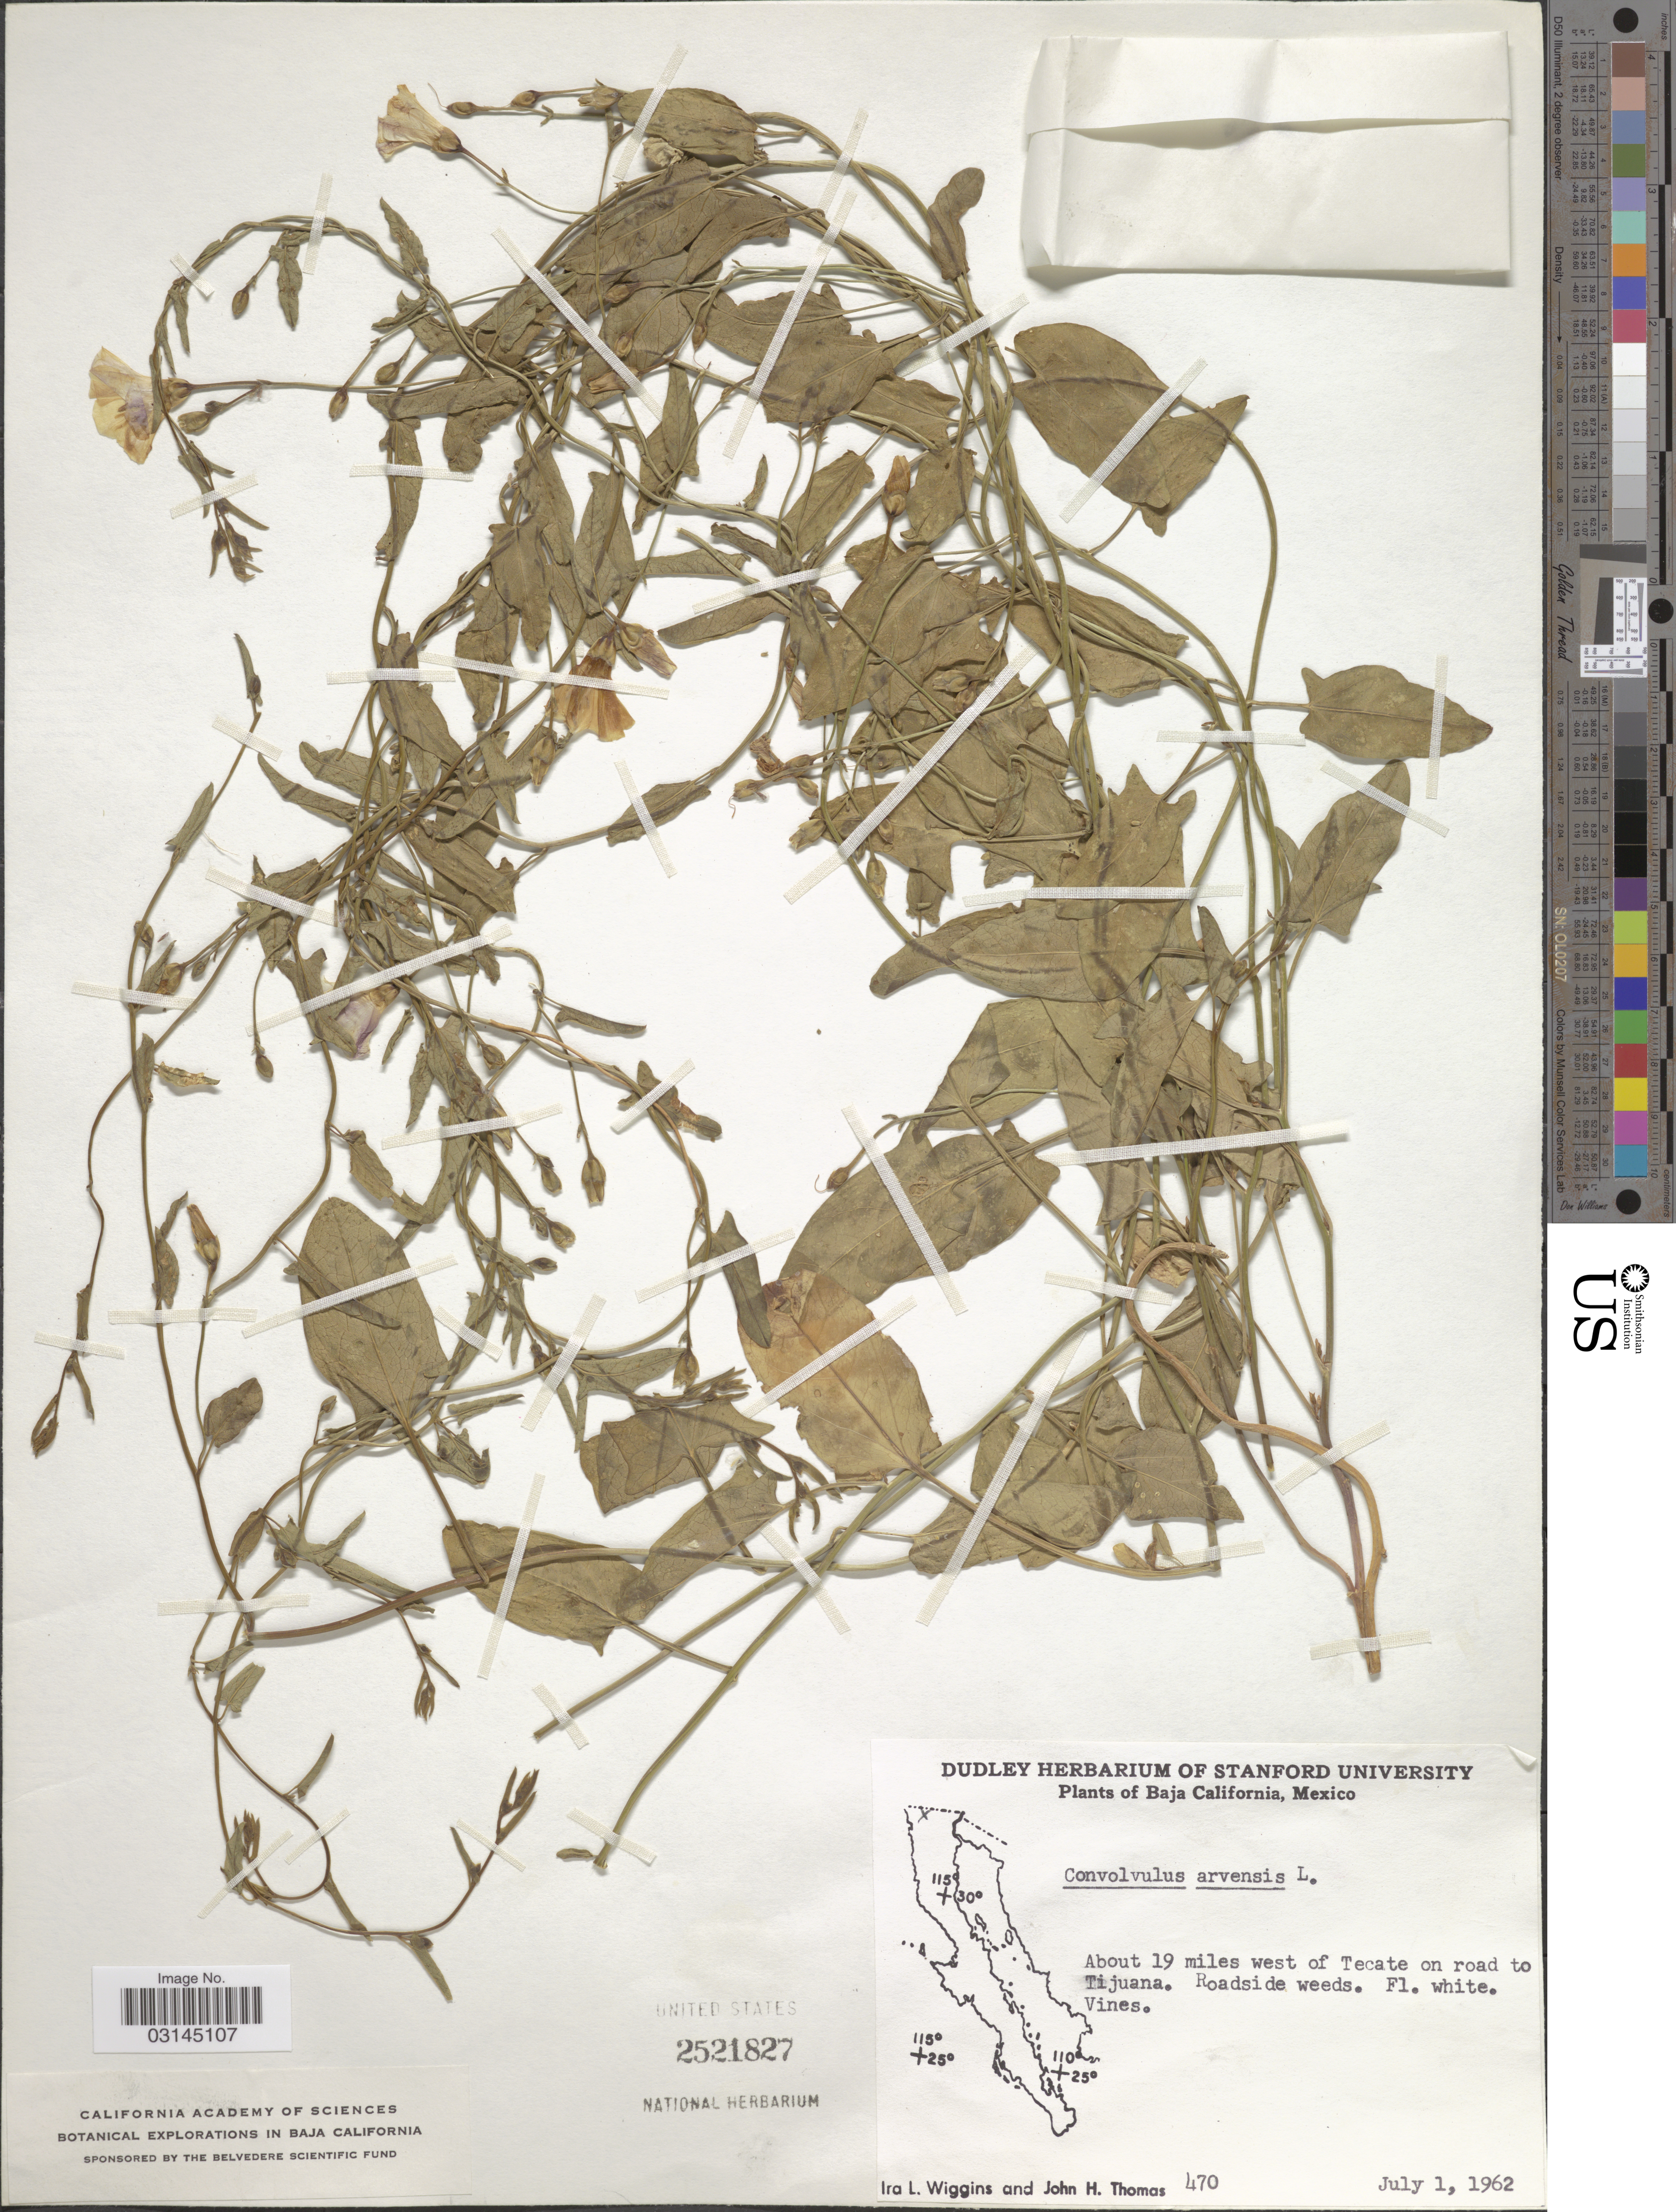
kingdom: Plantae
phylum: Tracheophyta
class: Magnoliopsida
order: Solanales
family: Convolvulaceae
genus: Convolvulus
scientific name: Convolvulus arvensis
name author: L.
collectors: I. L. Wiggins & J. H. Thomas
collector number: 470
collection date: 1962-07-01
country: Mexico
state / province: Baja California Norte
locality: About 19 miles west of Tecate on road to Tijuana.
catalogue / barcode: US 2521827